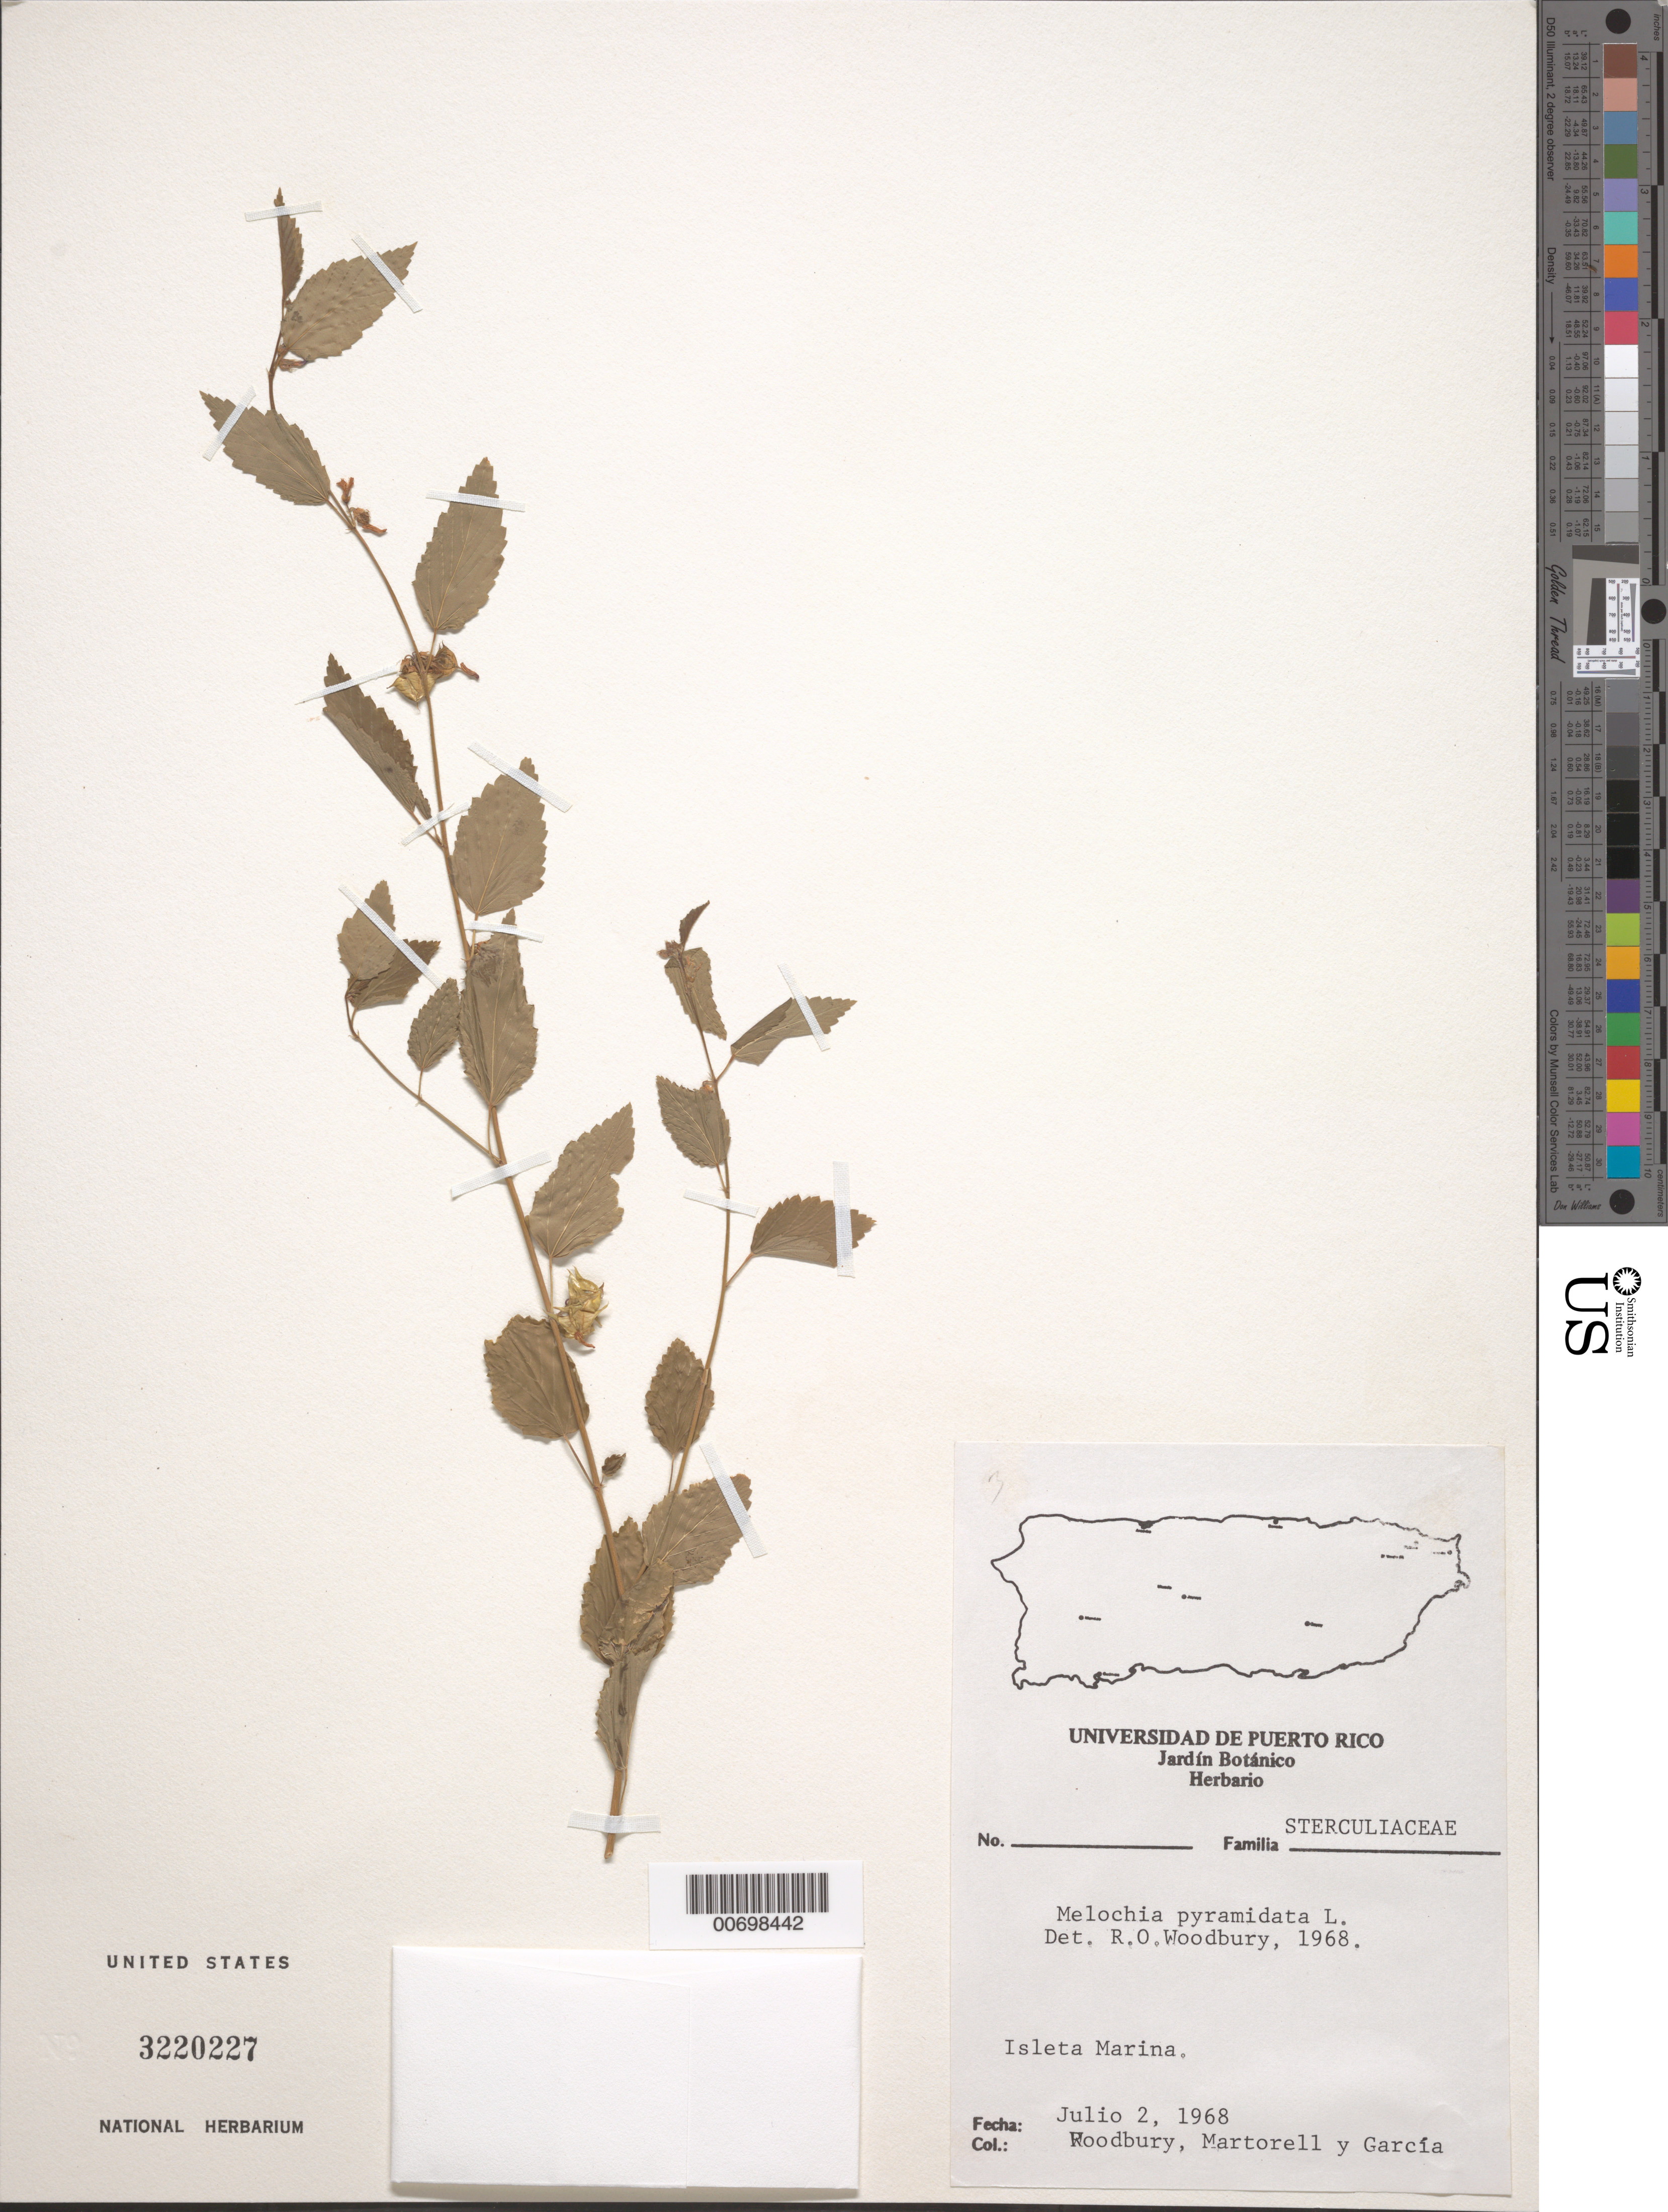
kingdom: Plantae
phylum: Tracheophyta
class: Magnoliopsida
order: Malvales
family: Malvaceae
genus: Melochia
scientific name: Melochia pyramidata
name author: L.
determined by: Woodbury, R. O.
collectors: R. O. Woodbury, -. Martorell & H. Garcia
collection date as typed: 02 Jul 1968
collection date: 1968-07-02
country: Puerto Rico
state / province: Fajardo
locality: Isleta Marina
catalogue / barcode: US 3220227